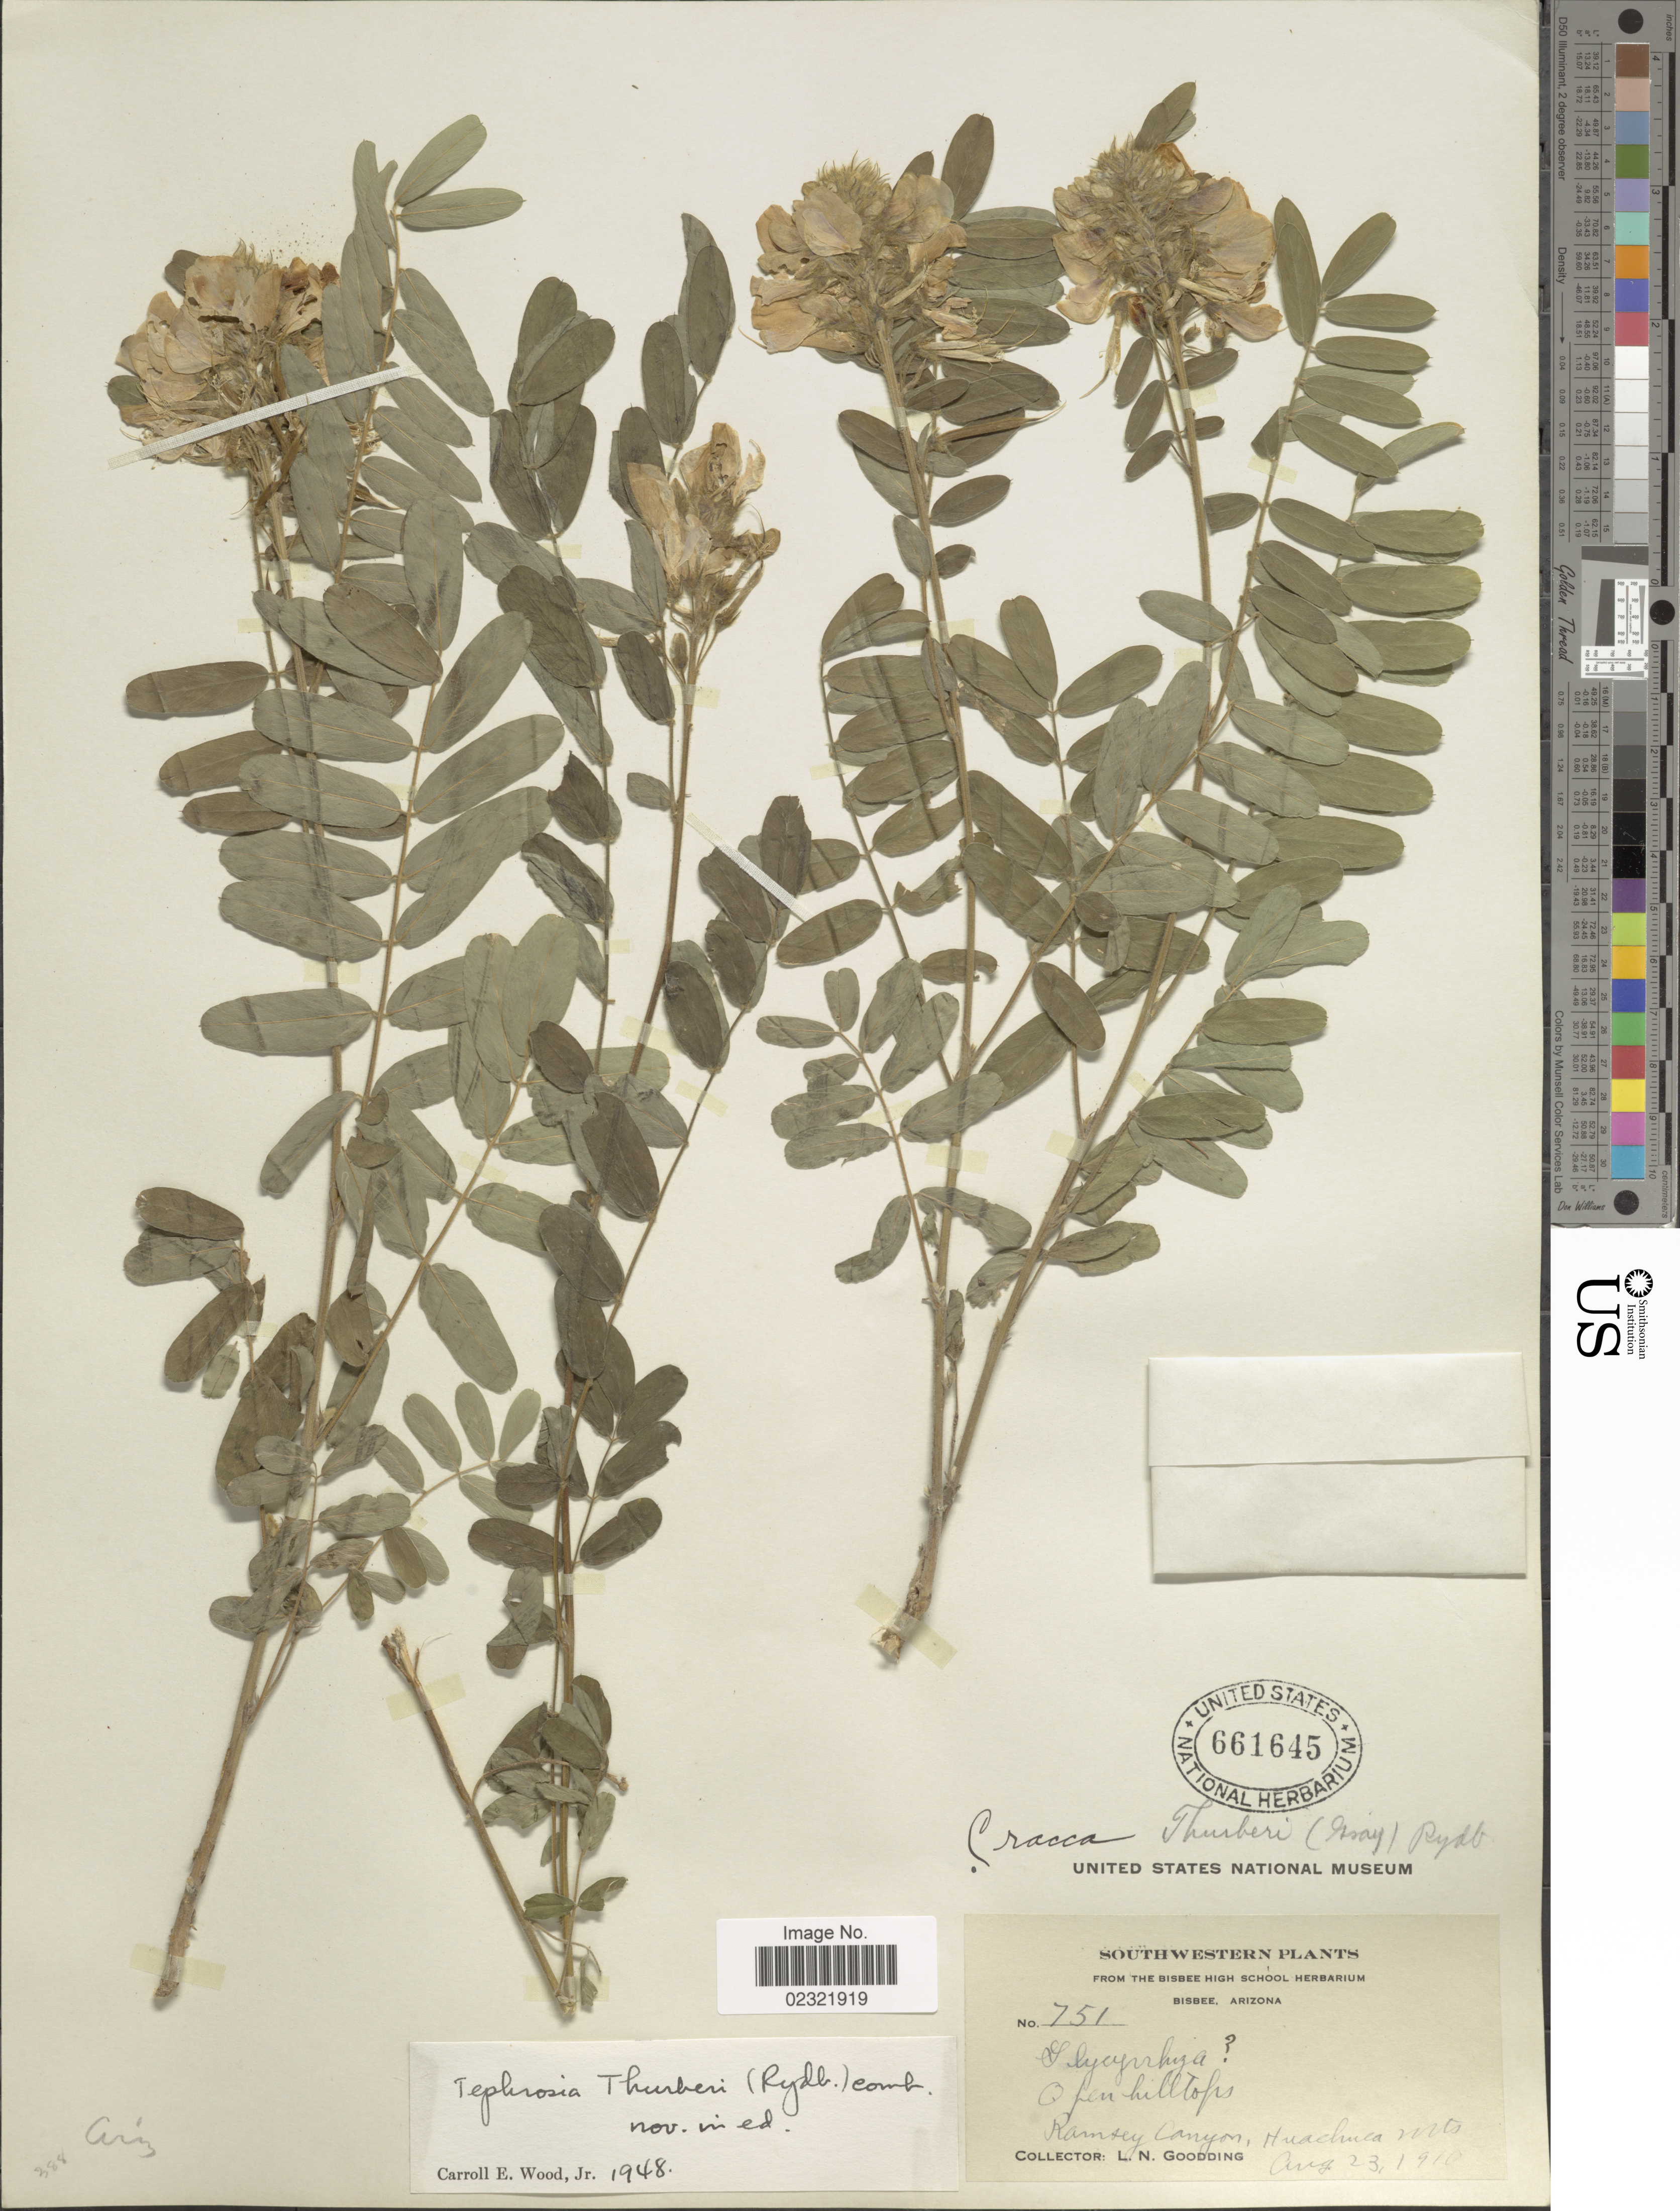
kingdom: Plantae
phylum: Tracheophyta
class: Magnoliopsida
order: Fabales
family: Fabaceae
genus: Tephrosia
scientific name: Tephrosia thurberi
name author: (Rydb.) C.E. Wood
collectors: L. N. Goodding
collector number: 751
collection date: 1910-08-23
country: United States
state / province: Arizona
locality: Southwestern, Open hilltops, Ramsey Canyon, Huachuca Mts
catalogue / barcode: US 661645